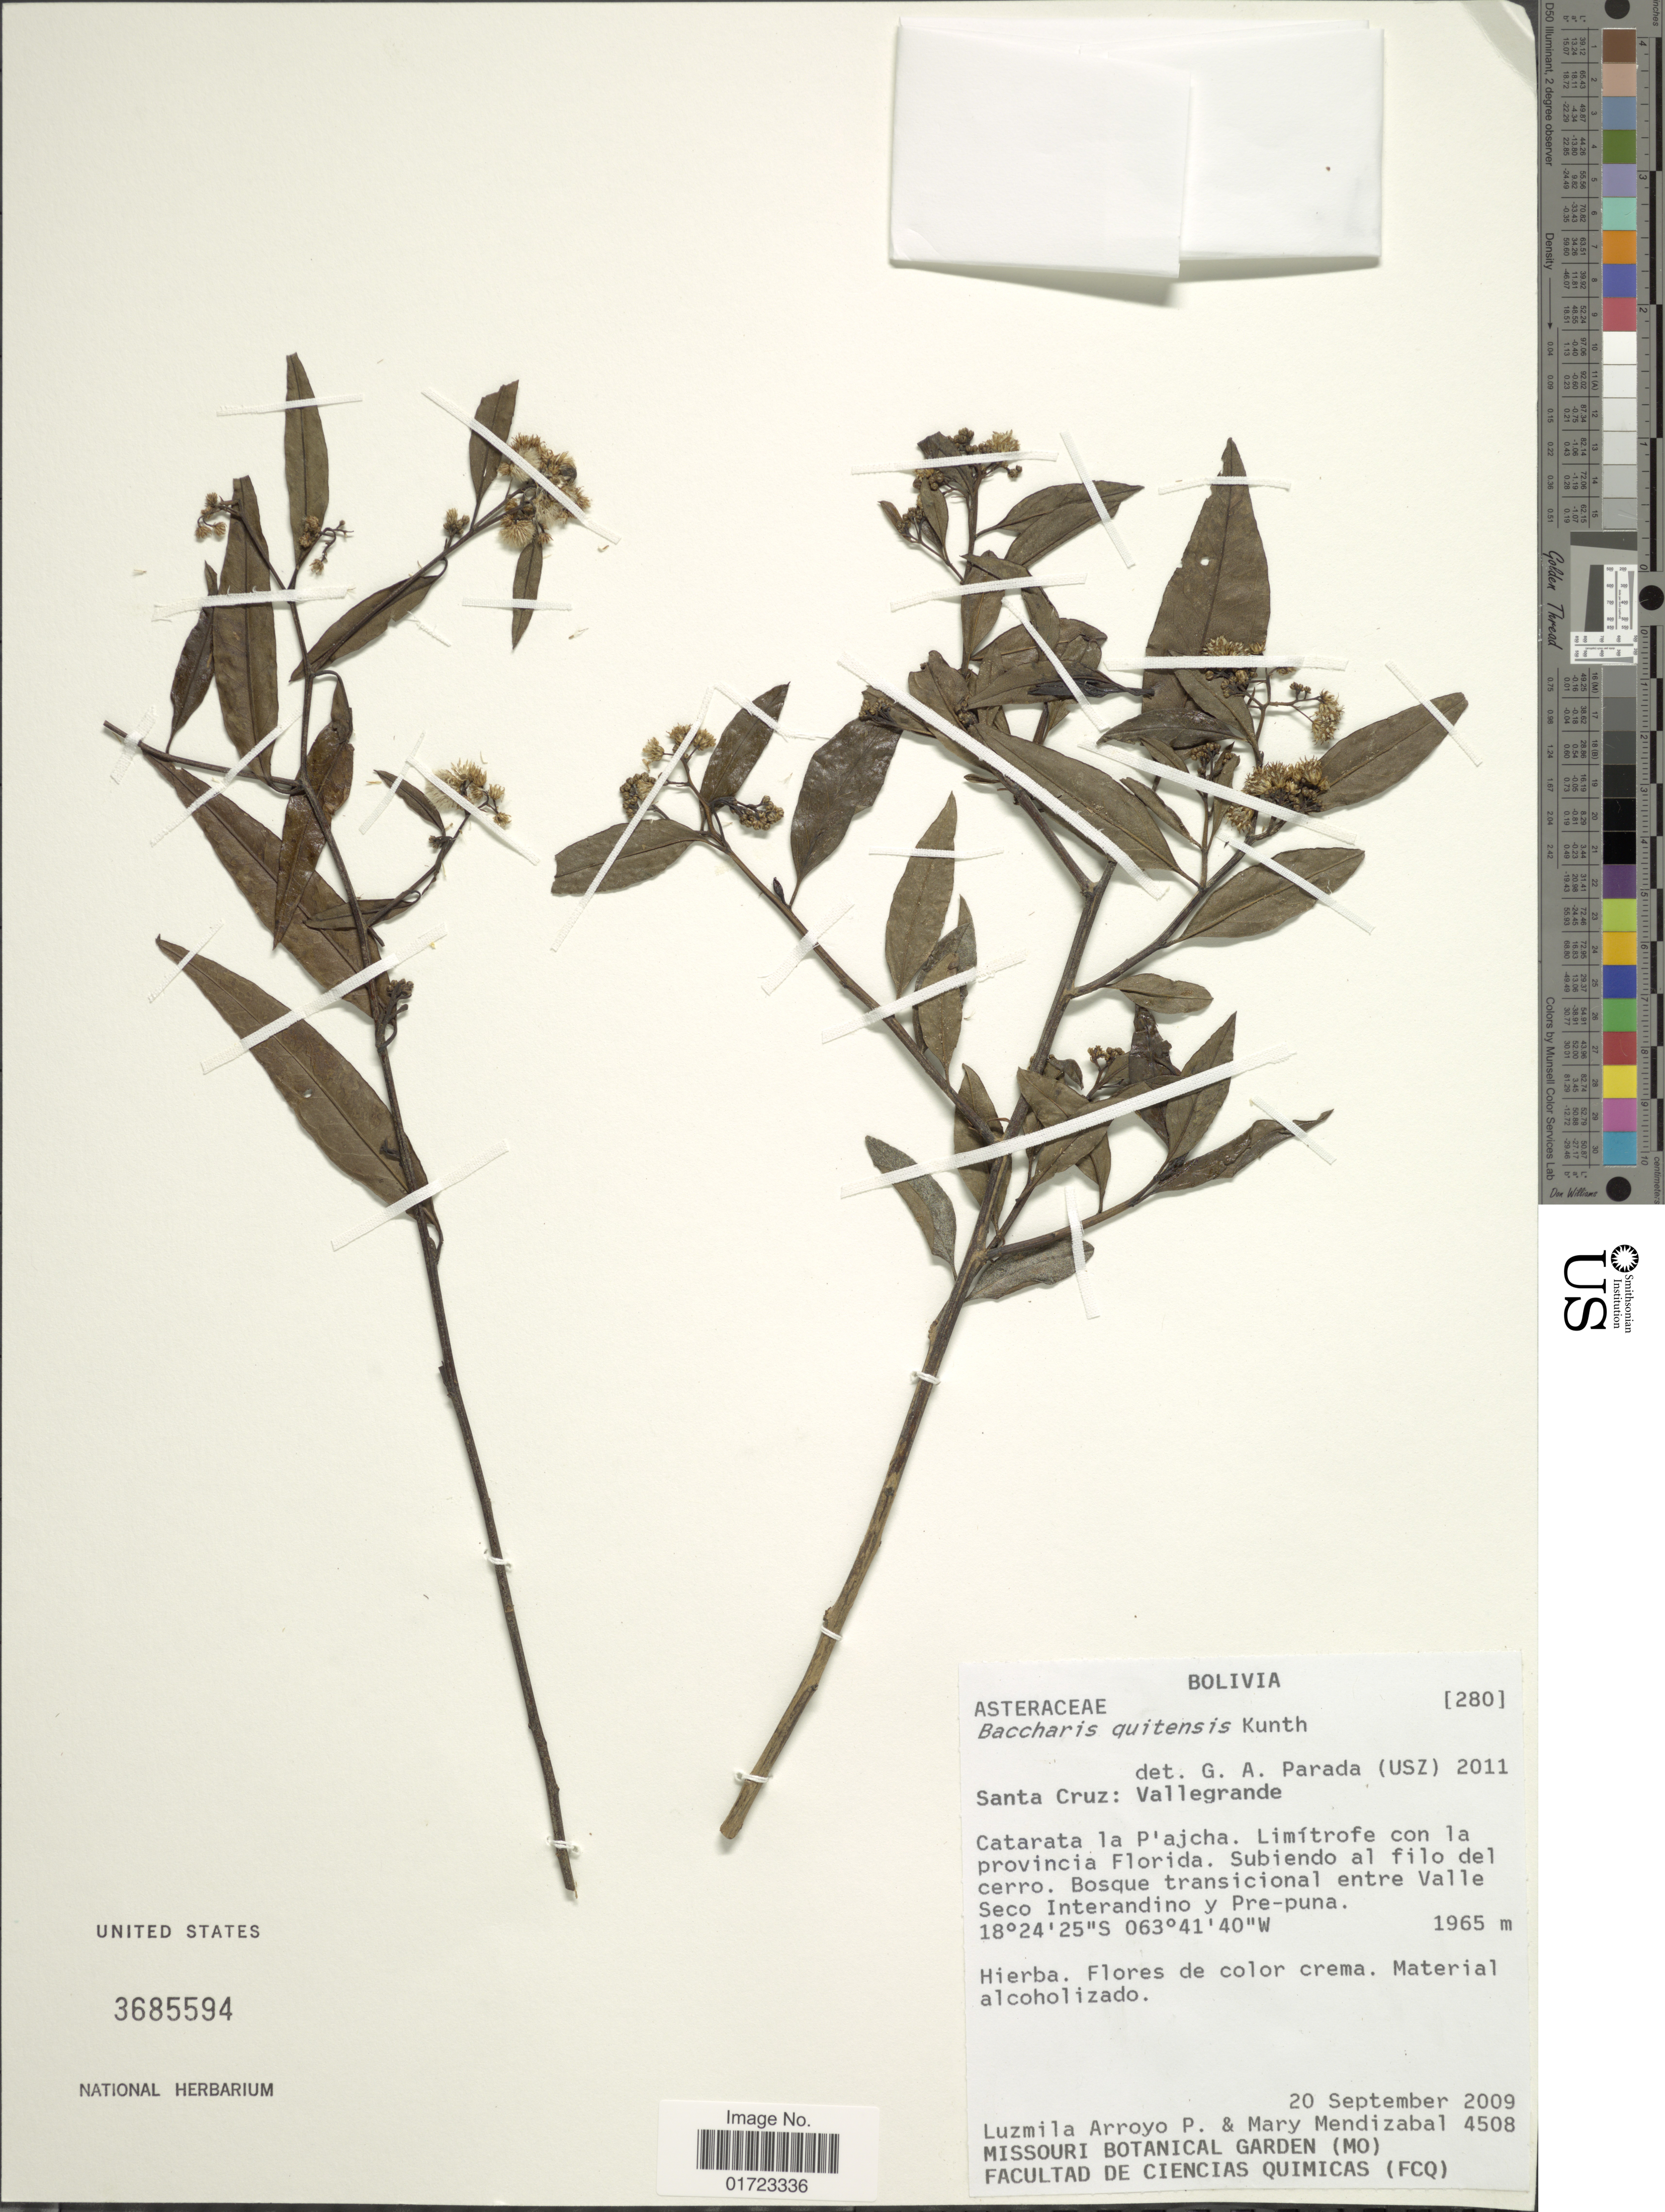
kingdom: Plantae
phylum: Tracheophyta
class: Magnoliopsida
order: Asterales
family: Asteraceae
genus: Baccharis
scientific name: Baccharis quitensis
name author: Kunth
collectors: L. Arroyo & M. Mendizabal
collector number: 4508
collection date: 2009-09-20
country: Bolivia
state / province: Santa Cruz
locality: Bolivia. Santa Cruz: Vallegrande. Catarata la P'ajcha, Limitrofe con la provincia Florida..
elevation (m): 1965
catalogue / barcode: US 3685594